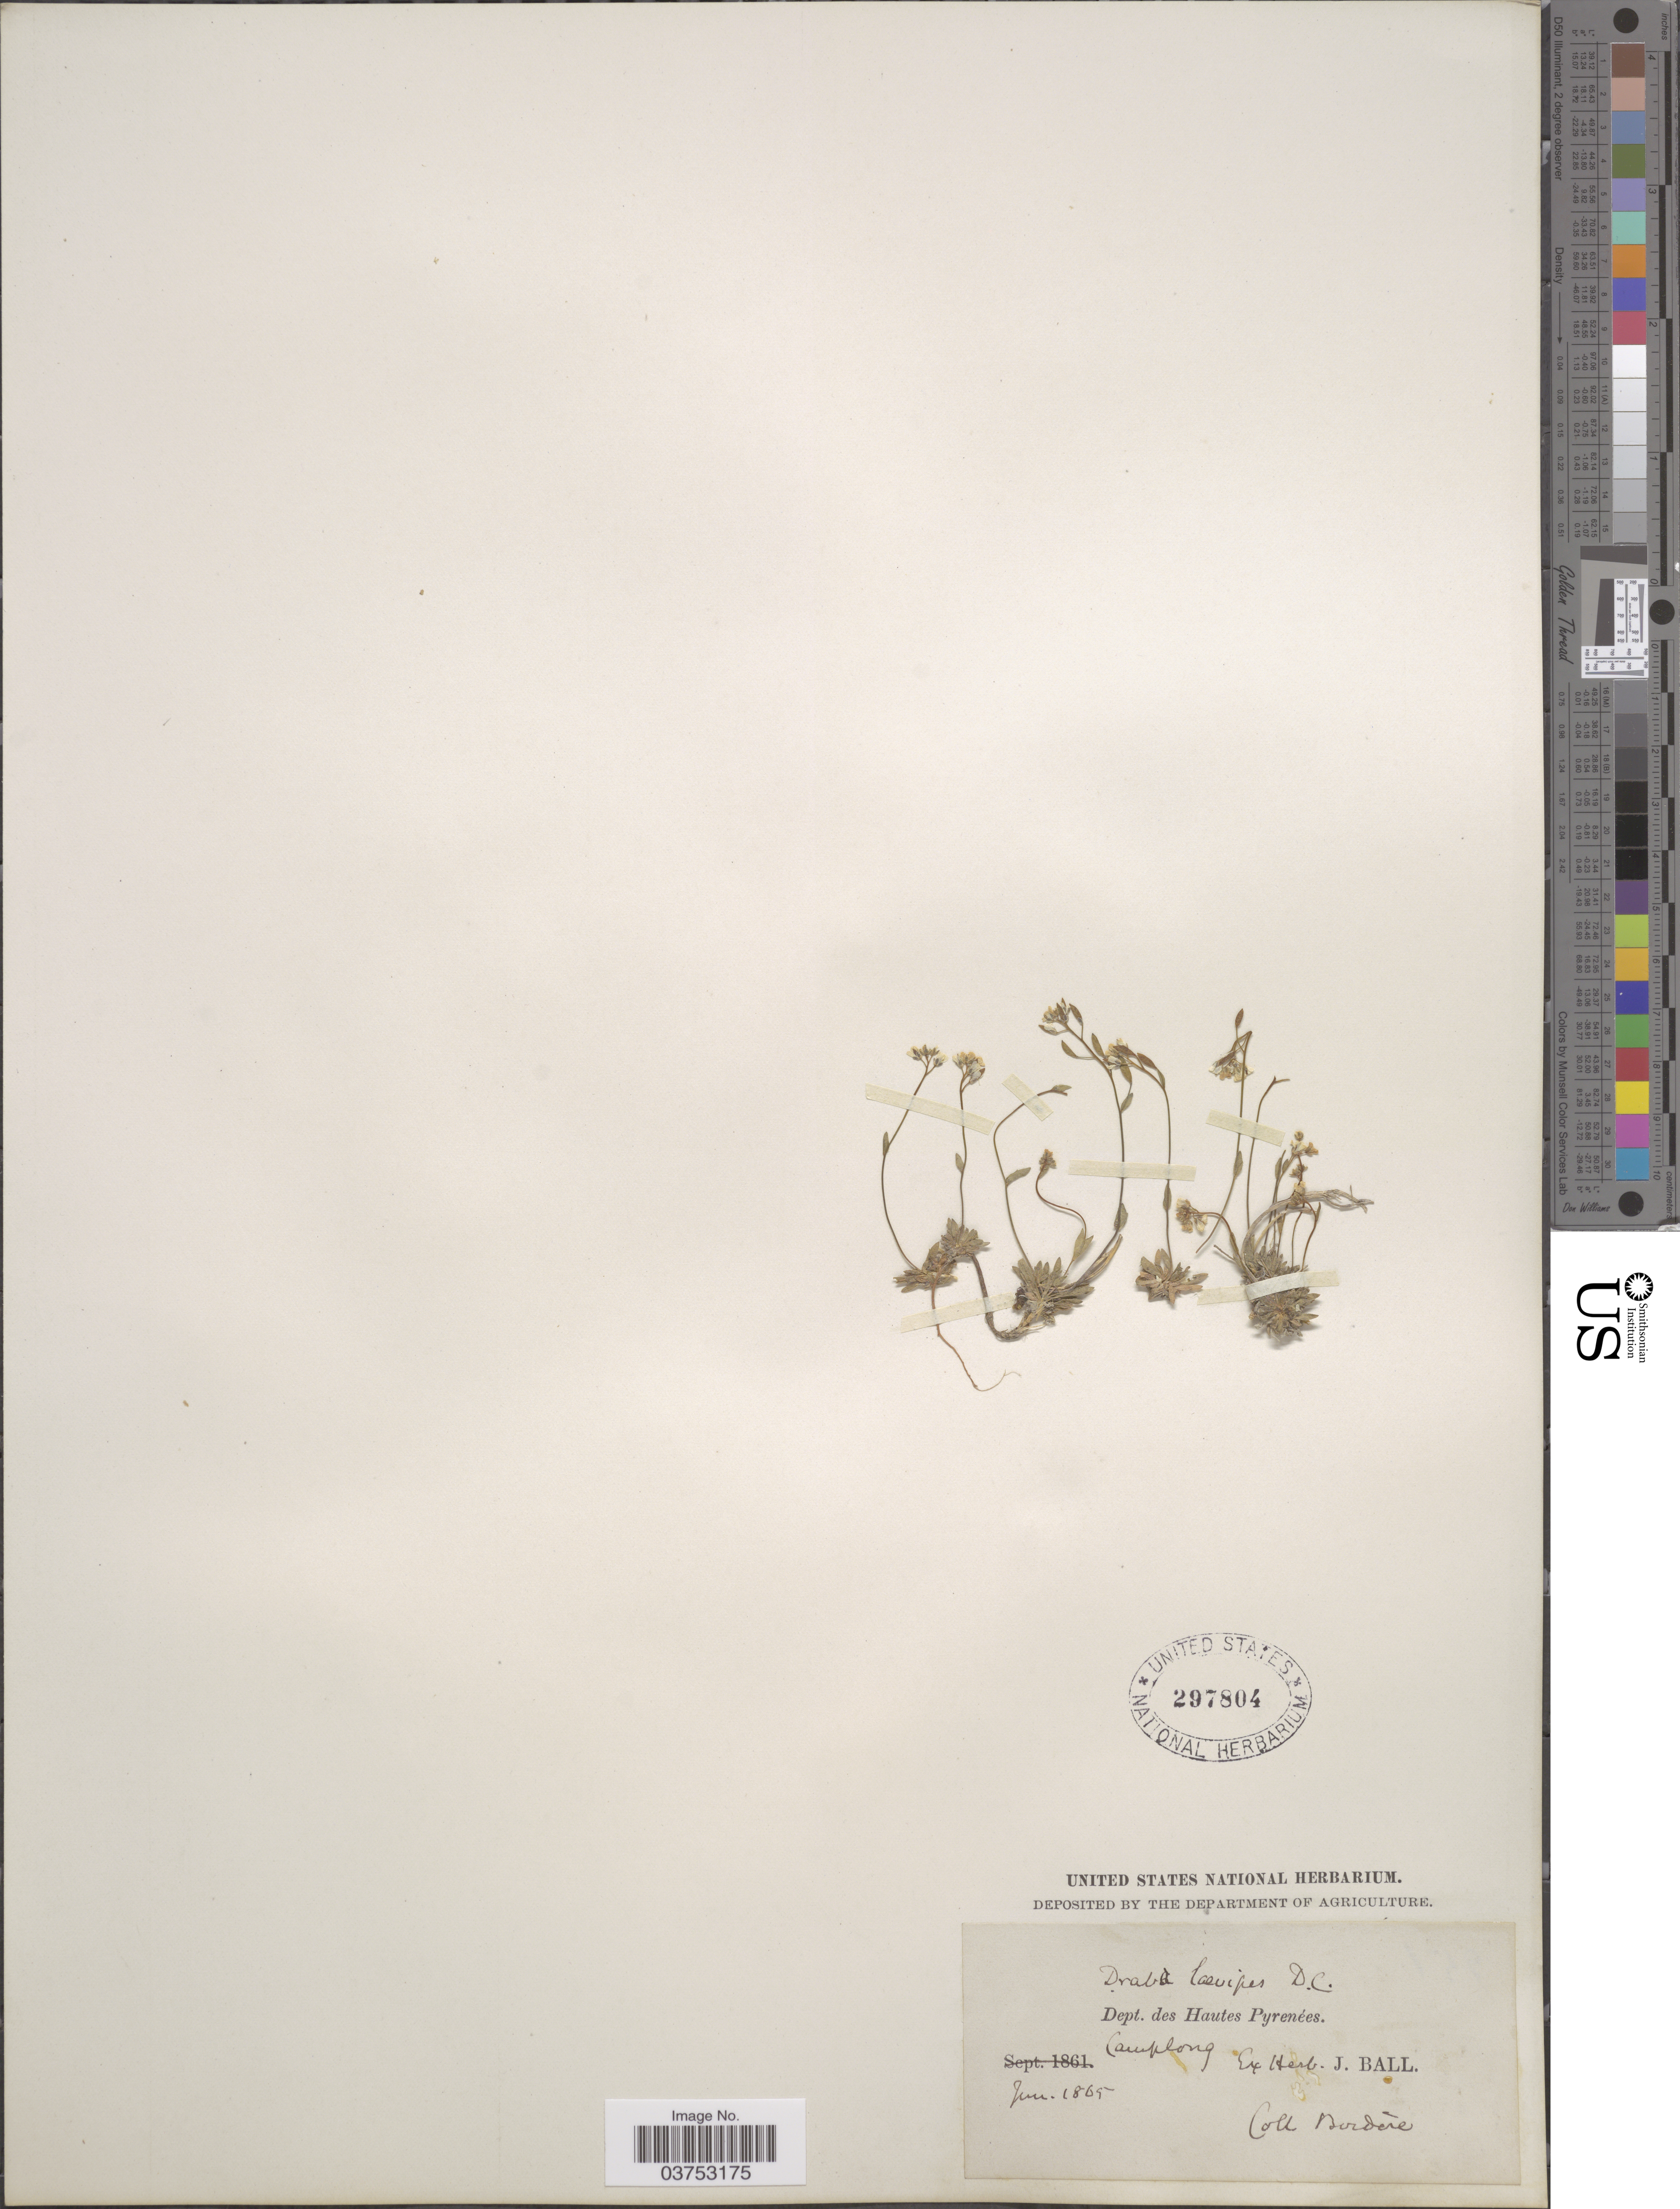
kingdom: Plantae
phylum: Tracheophyta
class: Magnoliopsida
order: Brassicales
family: Brassicaceae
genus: Draba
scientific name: Draba laevipes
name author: DC.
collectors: -. Bordère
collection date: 1865-06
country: France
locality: Dept. des Hautes Pyrenées.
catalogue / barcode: US 297804